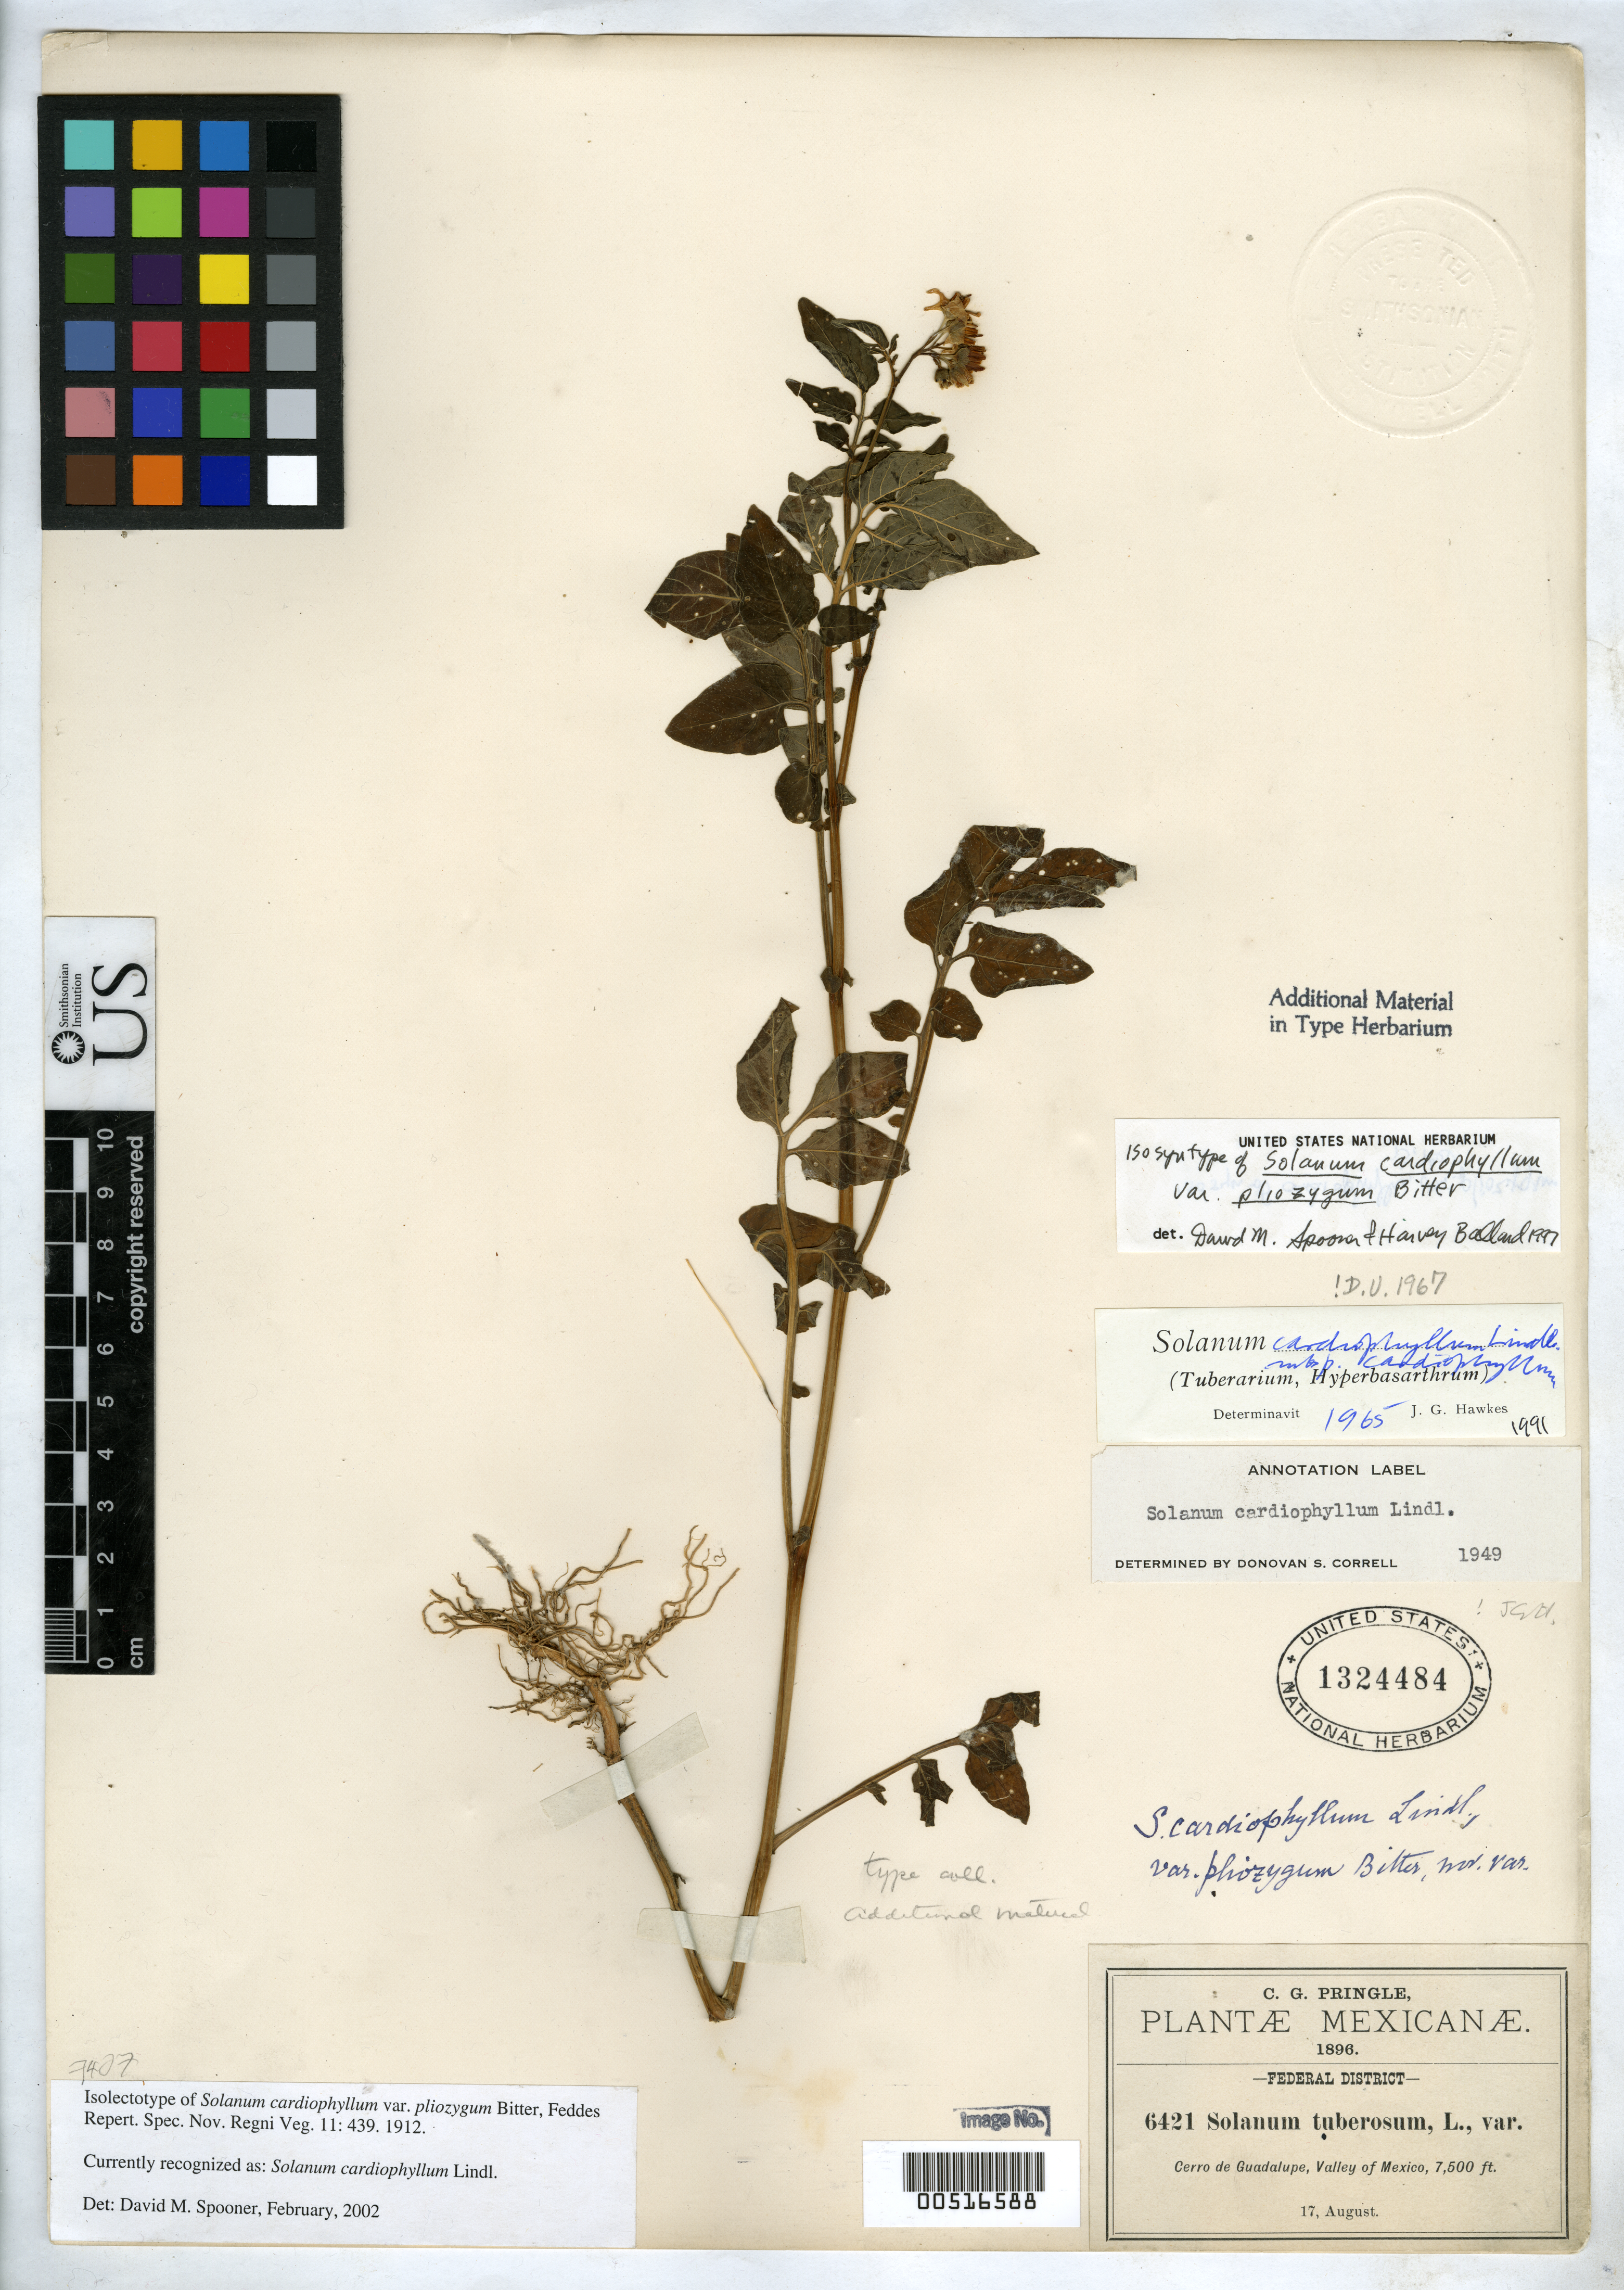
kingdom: Plantae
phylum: Tracheophyta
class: Magnoliopsida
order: Solanales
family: Solanaceae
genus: Solanum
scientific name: Solanum cardiophyllum var. pliozygum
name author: Bitter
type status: Isosyntype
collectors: C. G. Pringle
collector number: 6421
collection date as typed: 17 Aug 1896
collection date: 1896-08-17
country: Mexico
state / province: Distrito Federal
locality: Cerro de Guadalupe, Valley of Mexico.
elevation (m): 2286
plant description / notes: Note: 1 collection no. & 3 herbaria cited in protologue. Annotated by D.M. Spooner (2002) as isolectotype.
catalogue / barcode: US 1324484